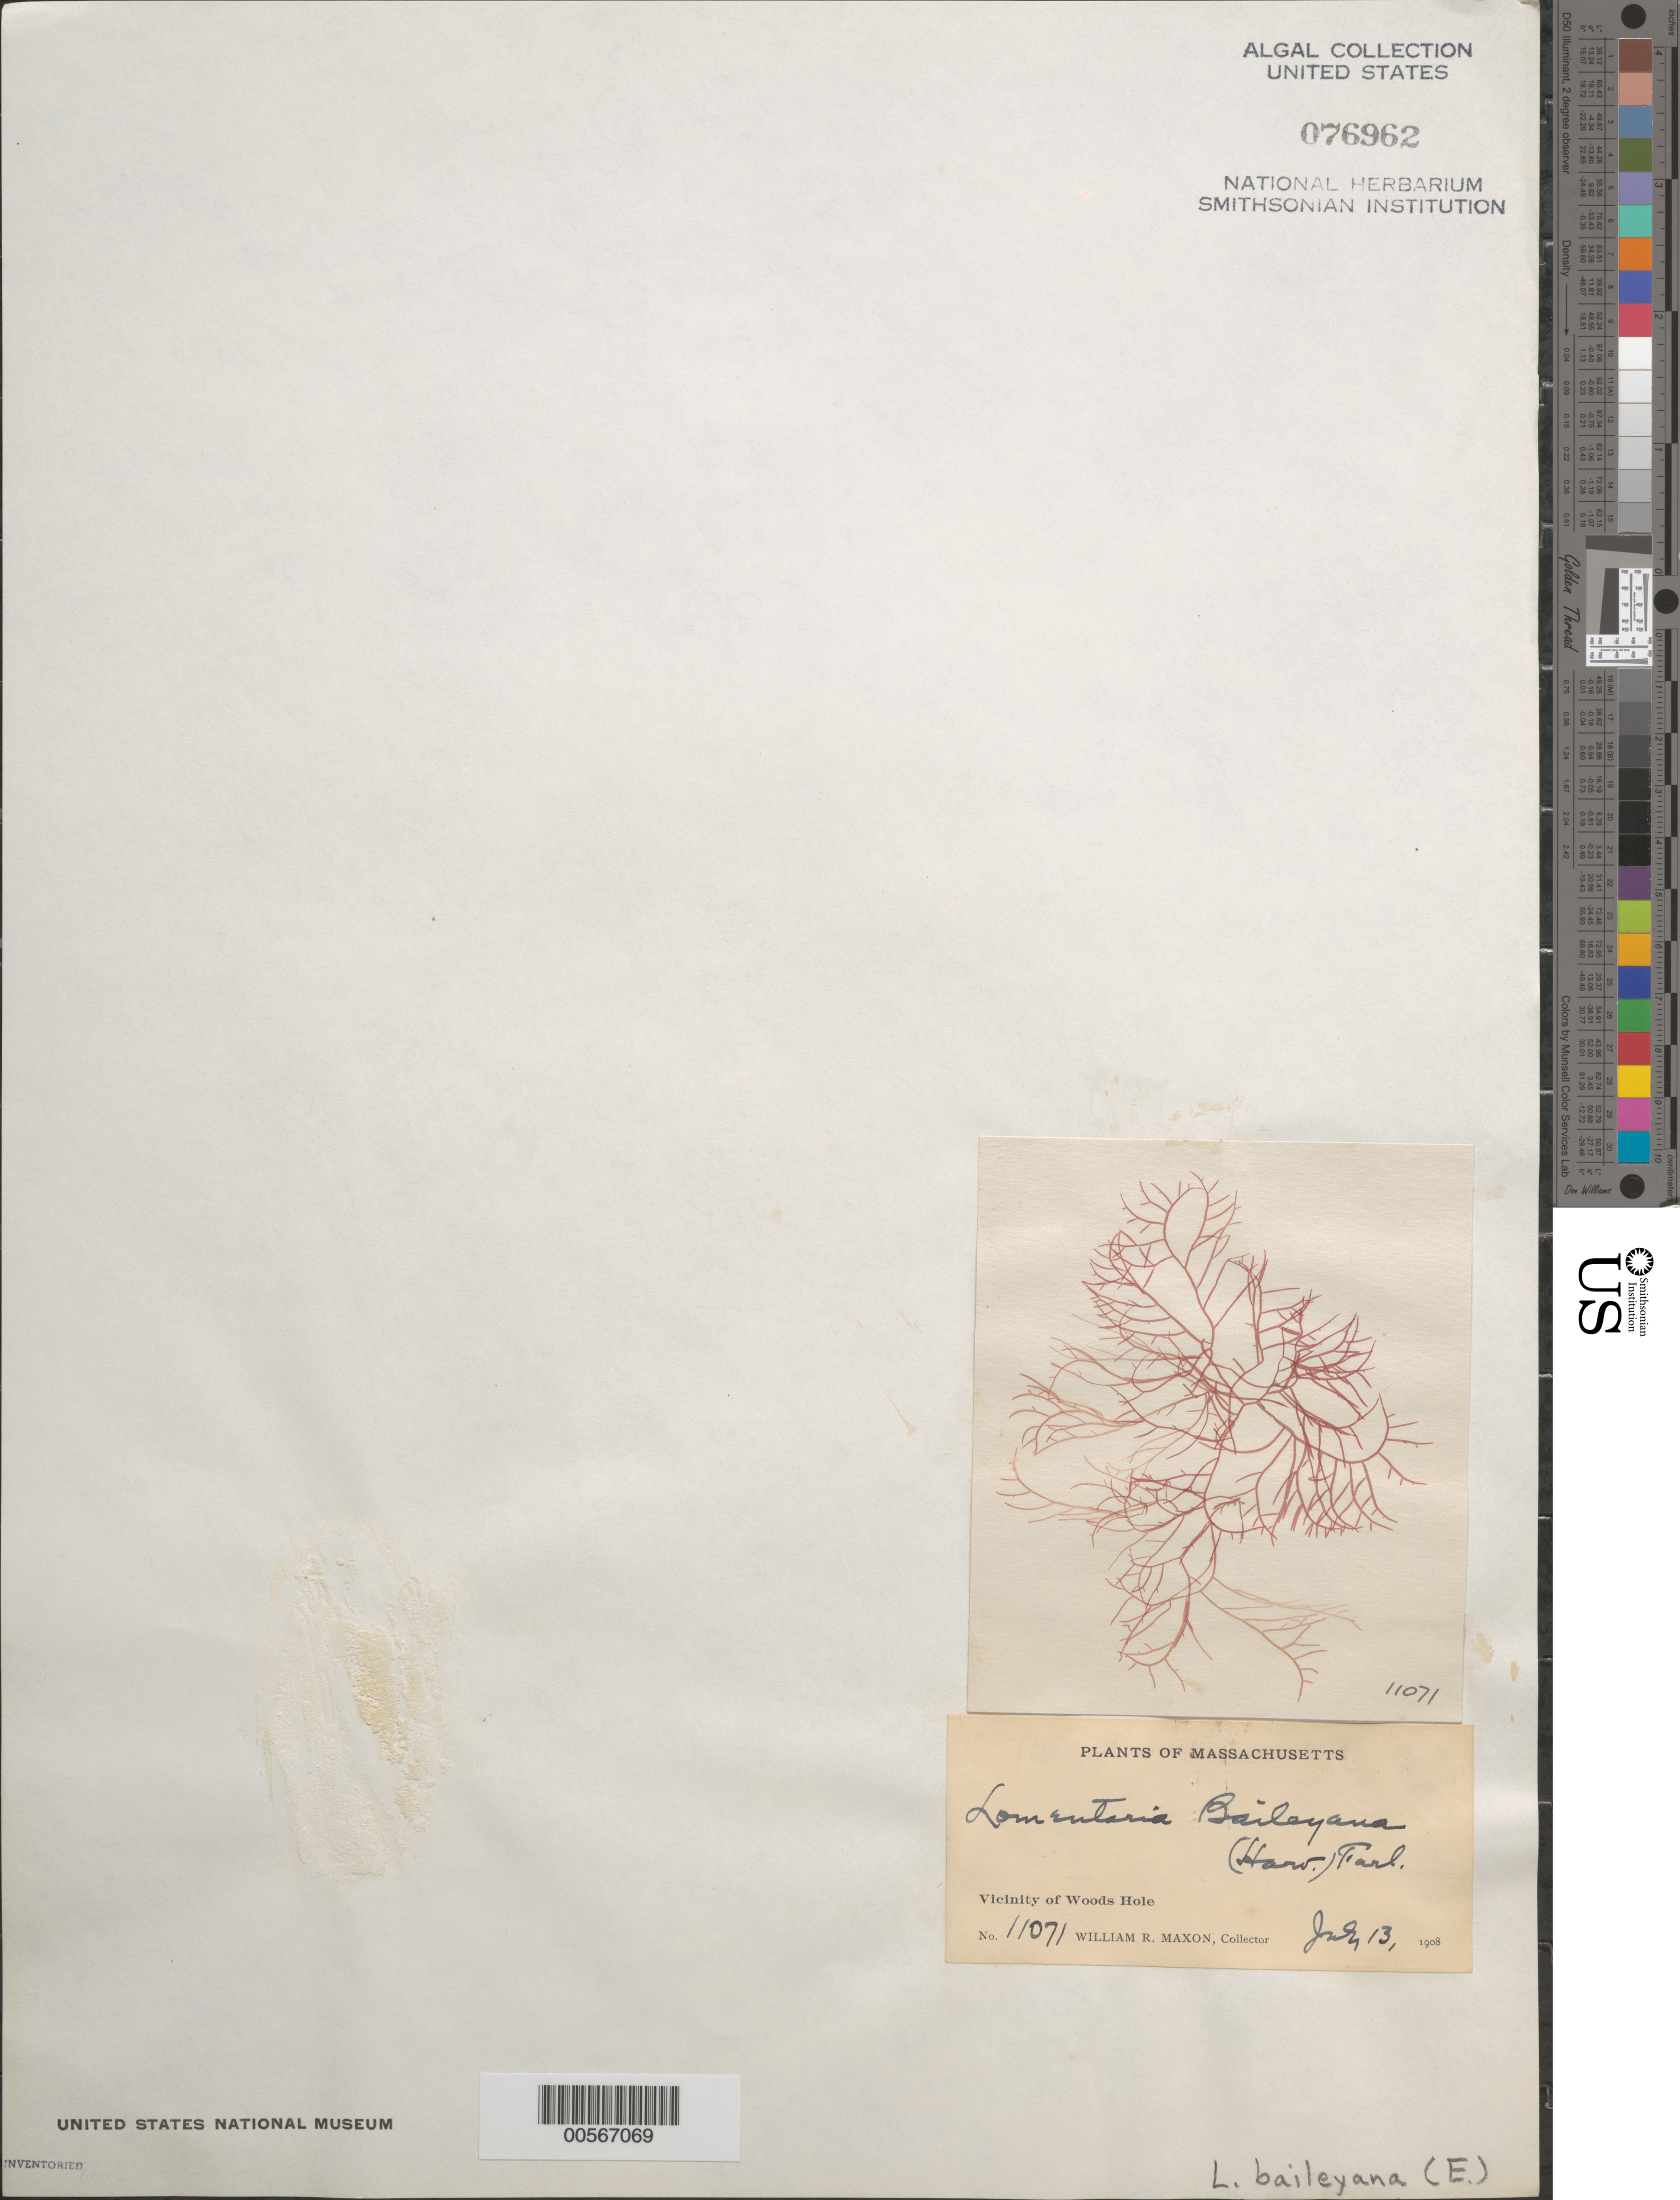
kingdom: Plantae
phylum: Rhodophyta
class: Florideophyceae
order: Rhodymeniales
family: Lomentariaceae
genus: Hooperia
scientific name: Hooperia divaricata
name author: (Durant) M.J. Wynne et al.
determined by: Algae name updating Project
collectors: W. R. Maxon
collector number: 11071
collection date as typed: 13 Jul 1908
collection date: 1908-07-13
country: United States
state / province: Massachusetts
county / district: Barnstable County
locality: Woods Hole area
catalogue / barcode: US 76962